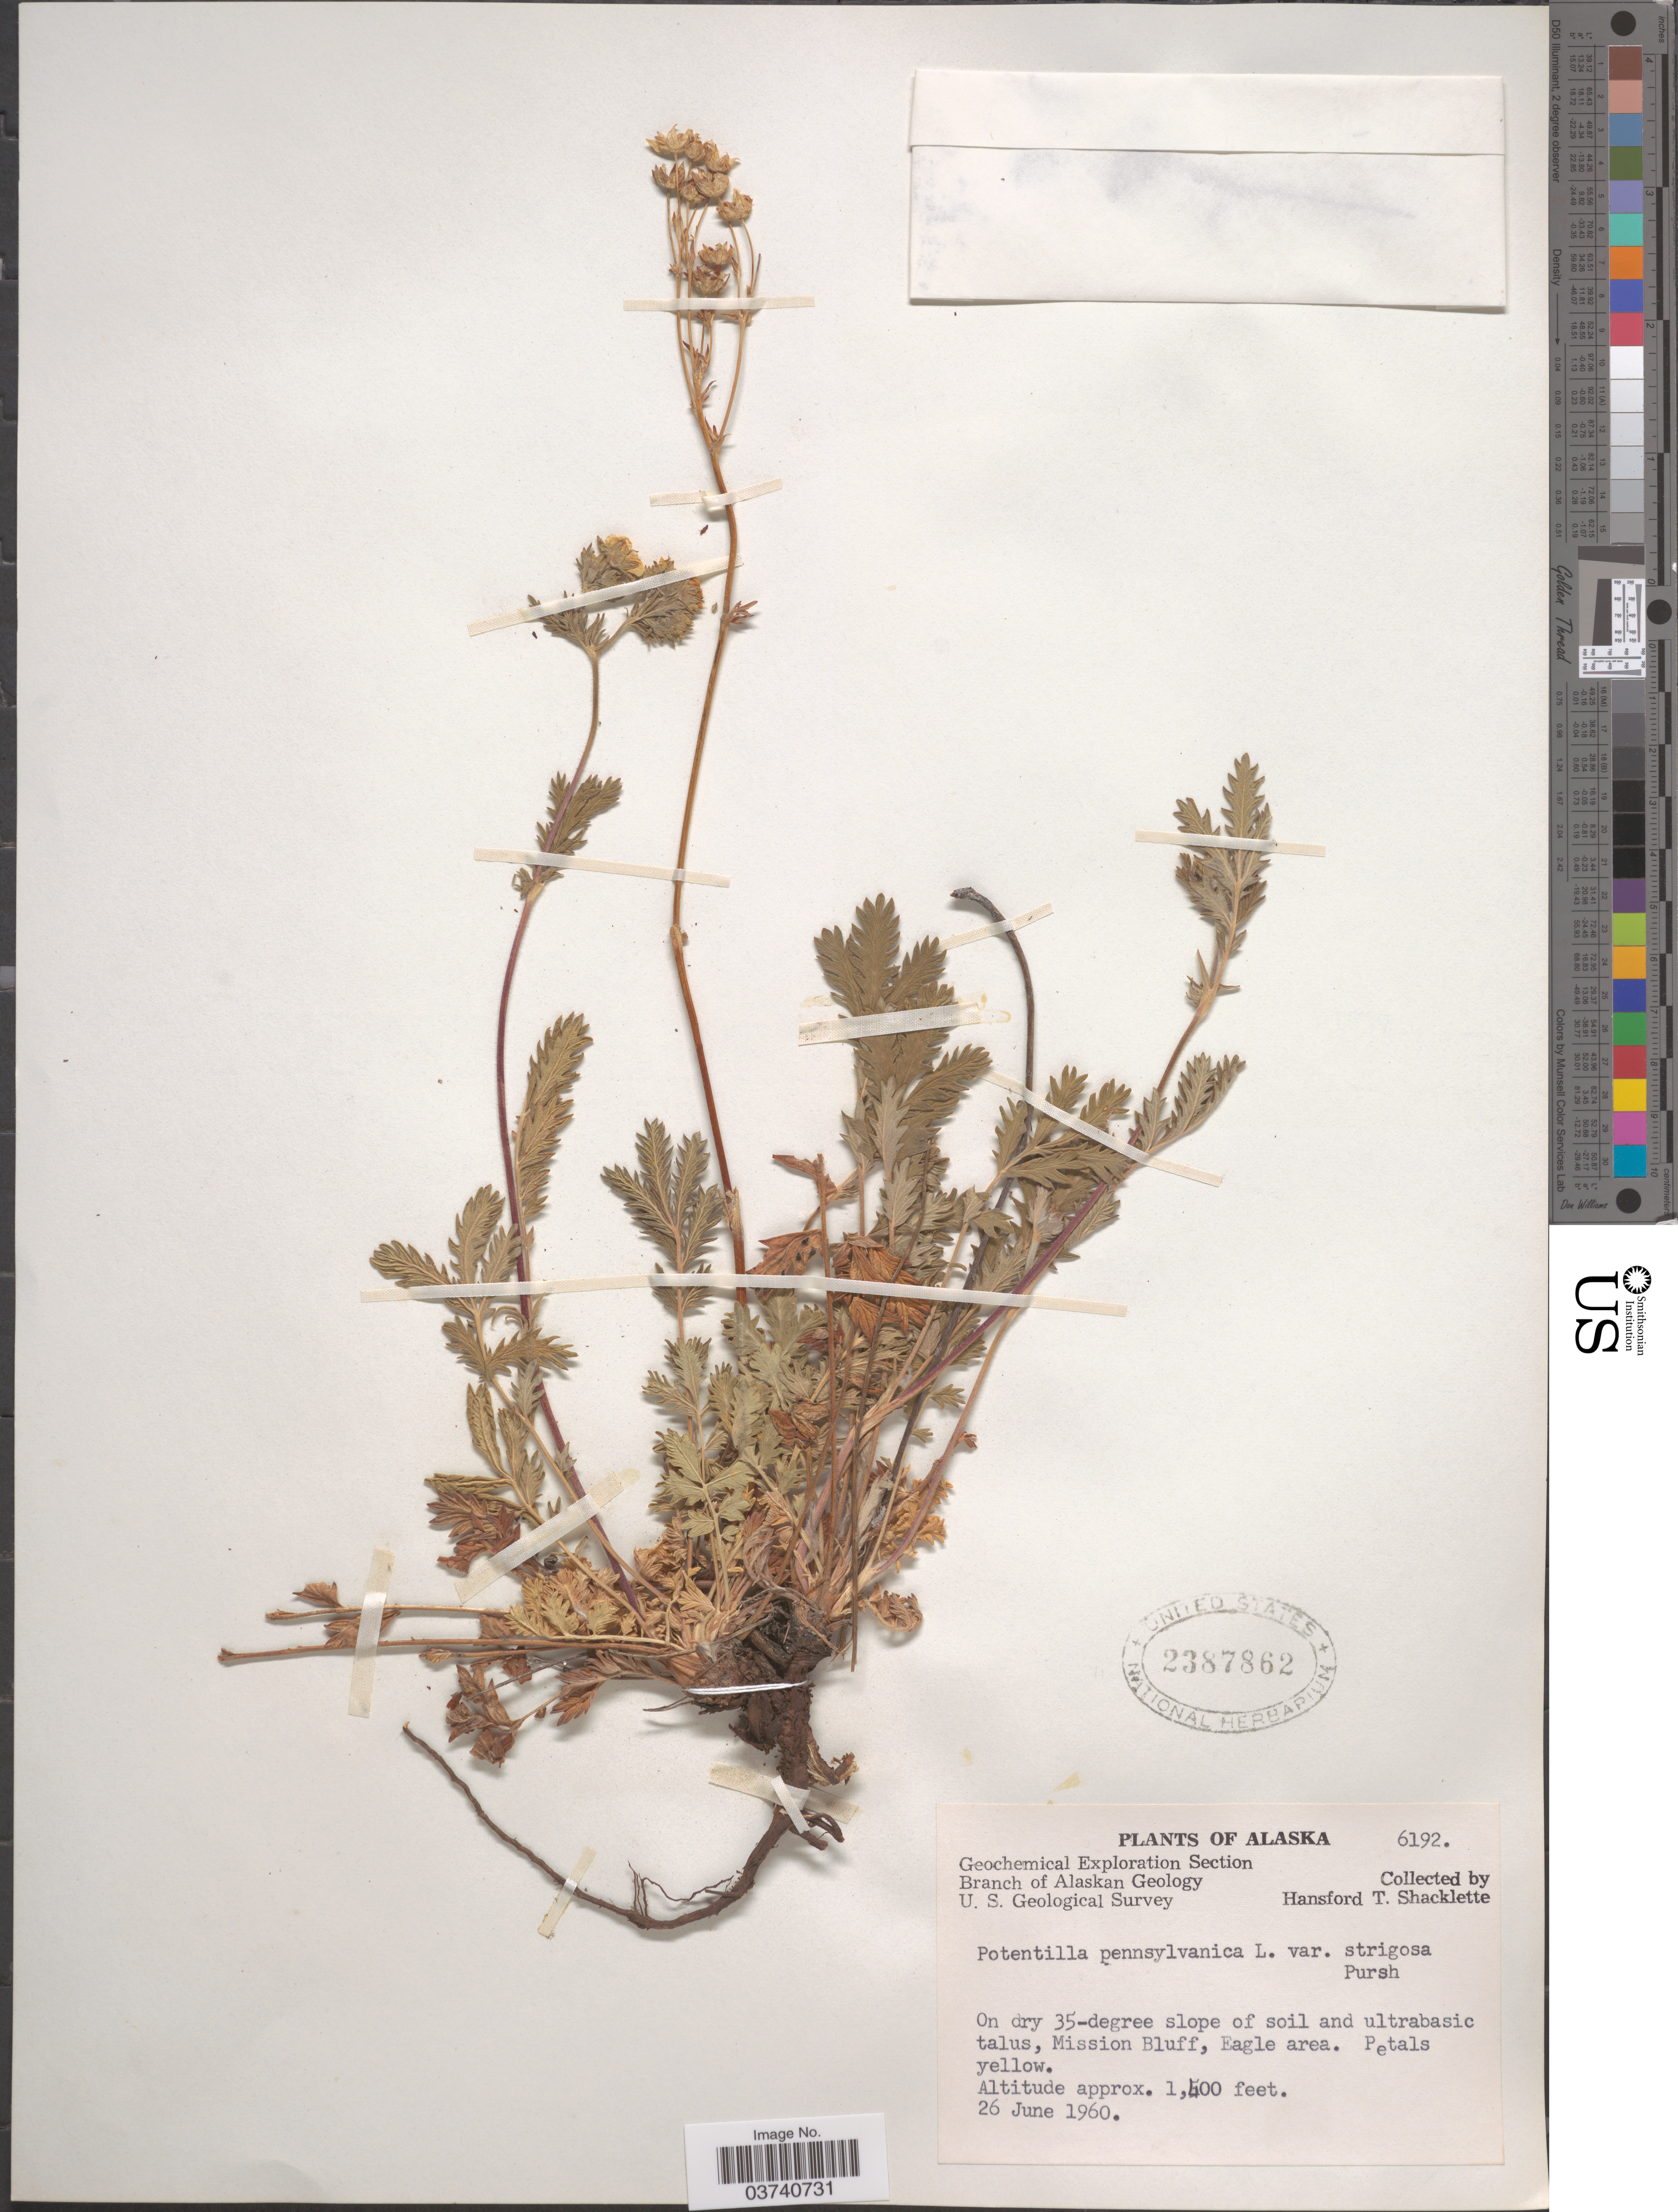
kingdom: Plantae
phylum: Tracheophyta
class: Magnoliopsida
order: Rosales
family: Rosaceae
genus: Potentilla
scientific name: Potentilla pensylvanica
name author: L.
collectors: H. Shacklette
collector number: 6192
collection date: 1960-06-26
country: United States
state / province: Alaska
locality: Mission Bluff, Eagle area.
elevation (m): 427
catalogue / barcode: US 2387862